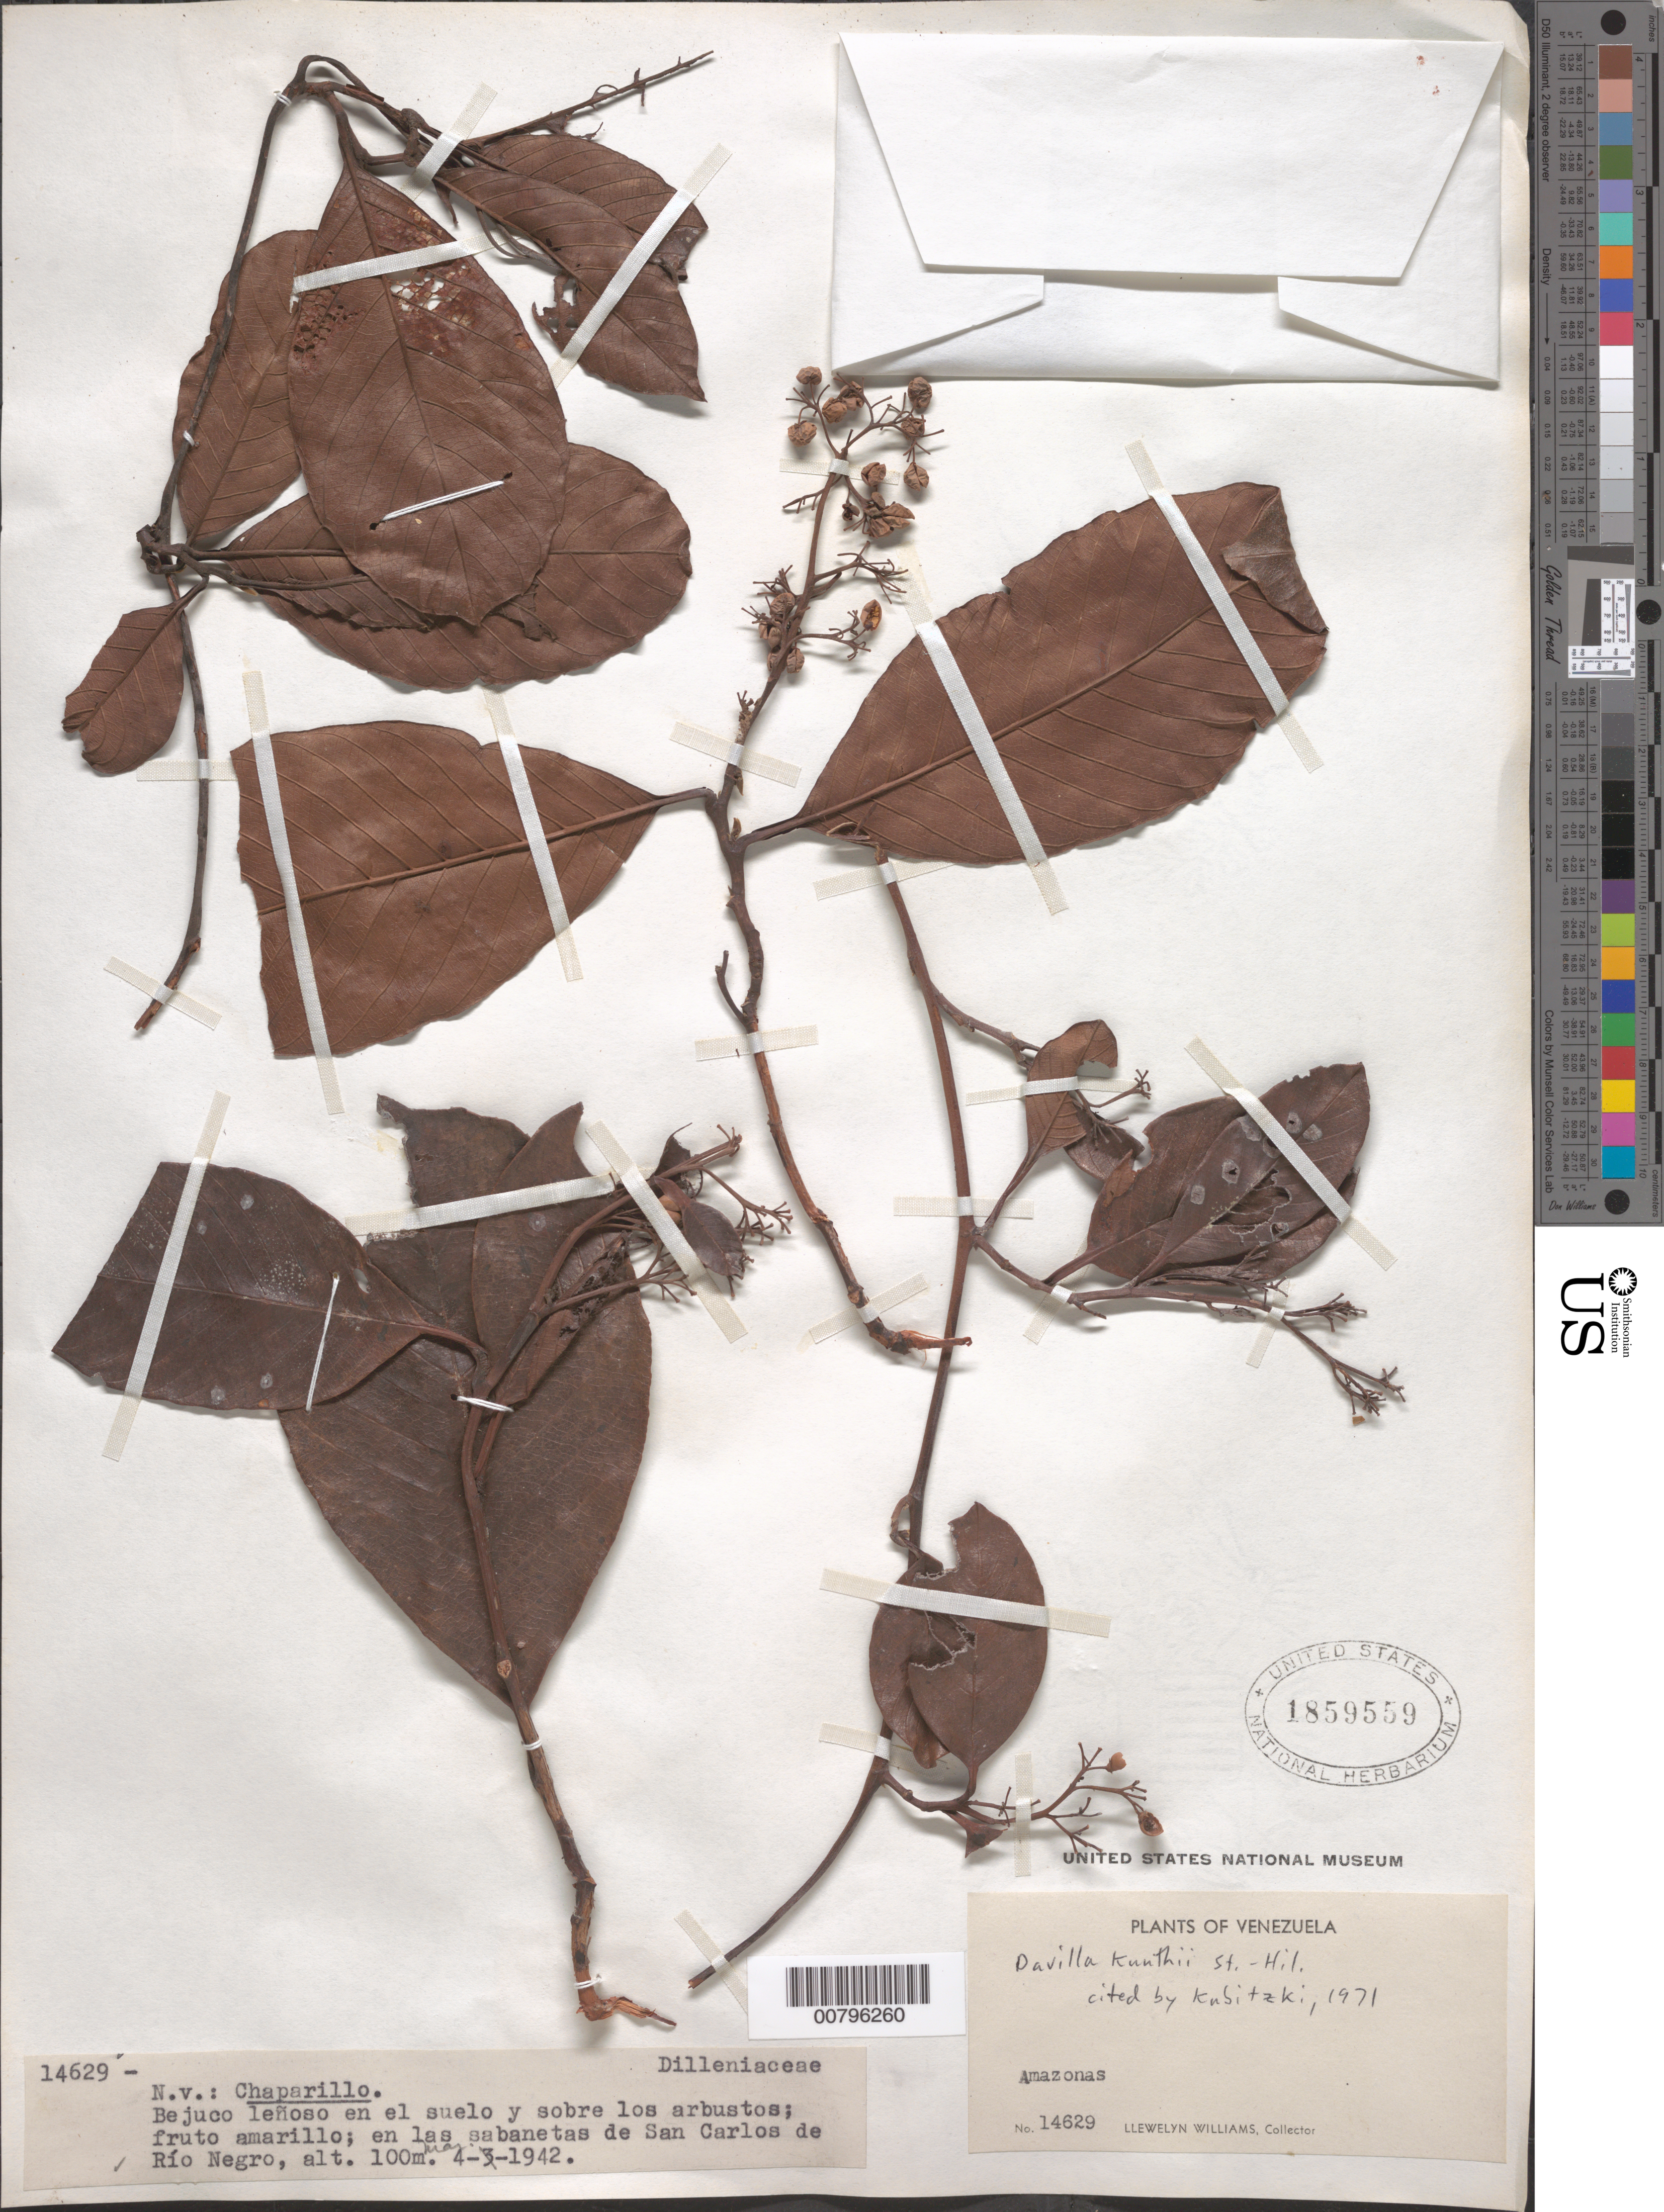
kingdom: Plantae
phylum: Tracheophyta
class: Magnoliopsida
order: Dilleniales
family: Dilleniaceae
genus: Davilla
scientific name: Davilla kunthii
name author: A. St.-Hil.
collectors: Ll. Williams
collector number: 14629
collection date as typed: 4-Mar-42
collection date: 1942-03-04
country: Venezuela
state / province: Amazonas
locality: San Carlos de Río Negro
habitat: Sabanetas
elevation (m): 100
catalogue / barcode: US 1859559